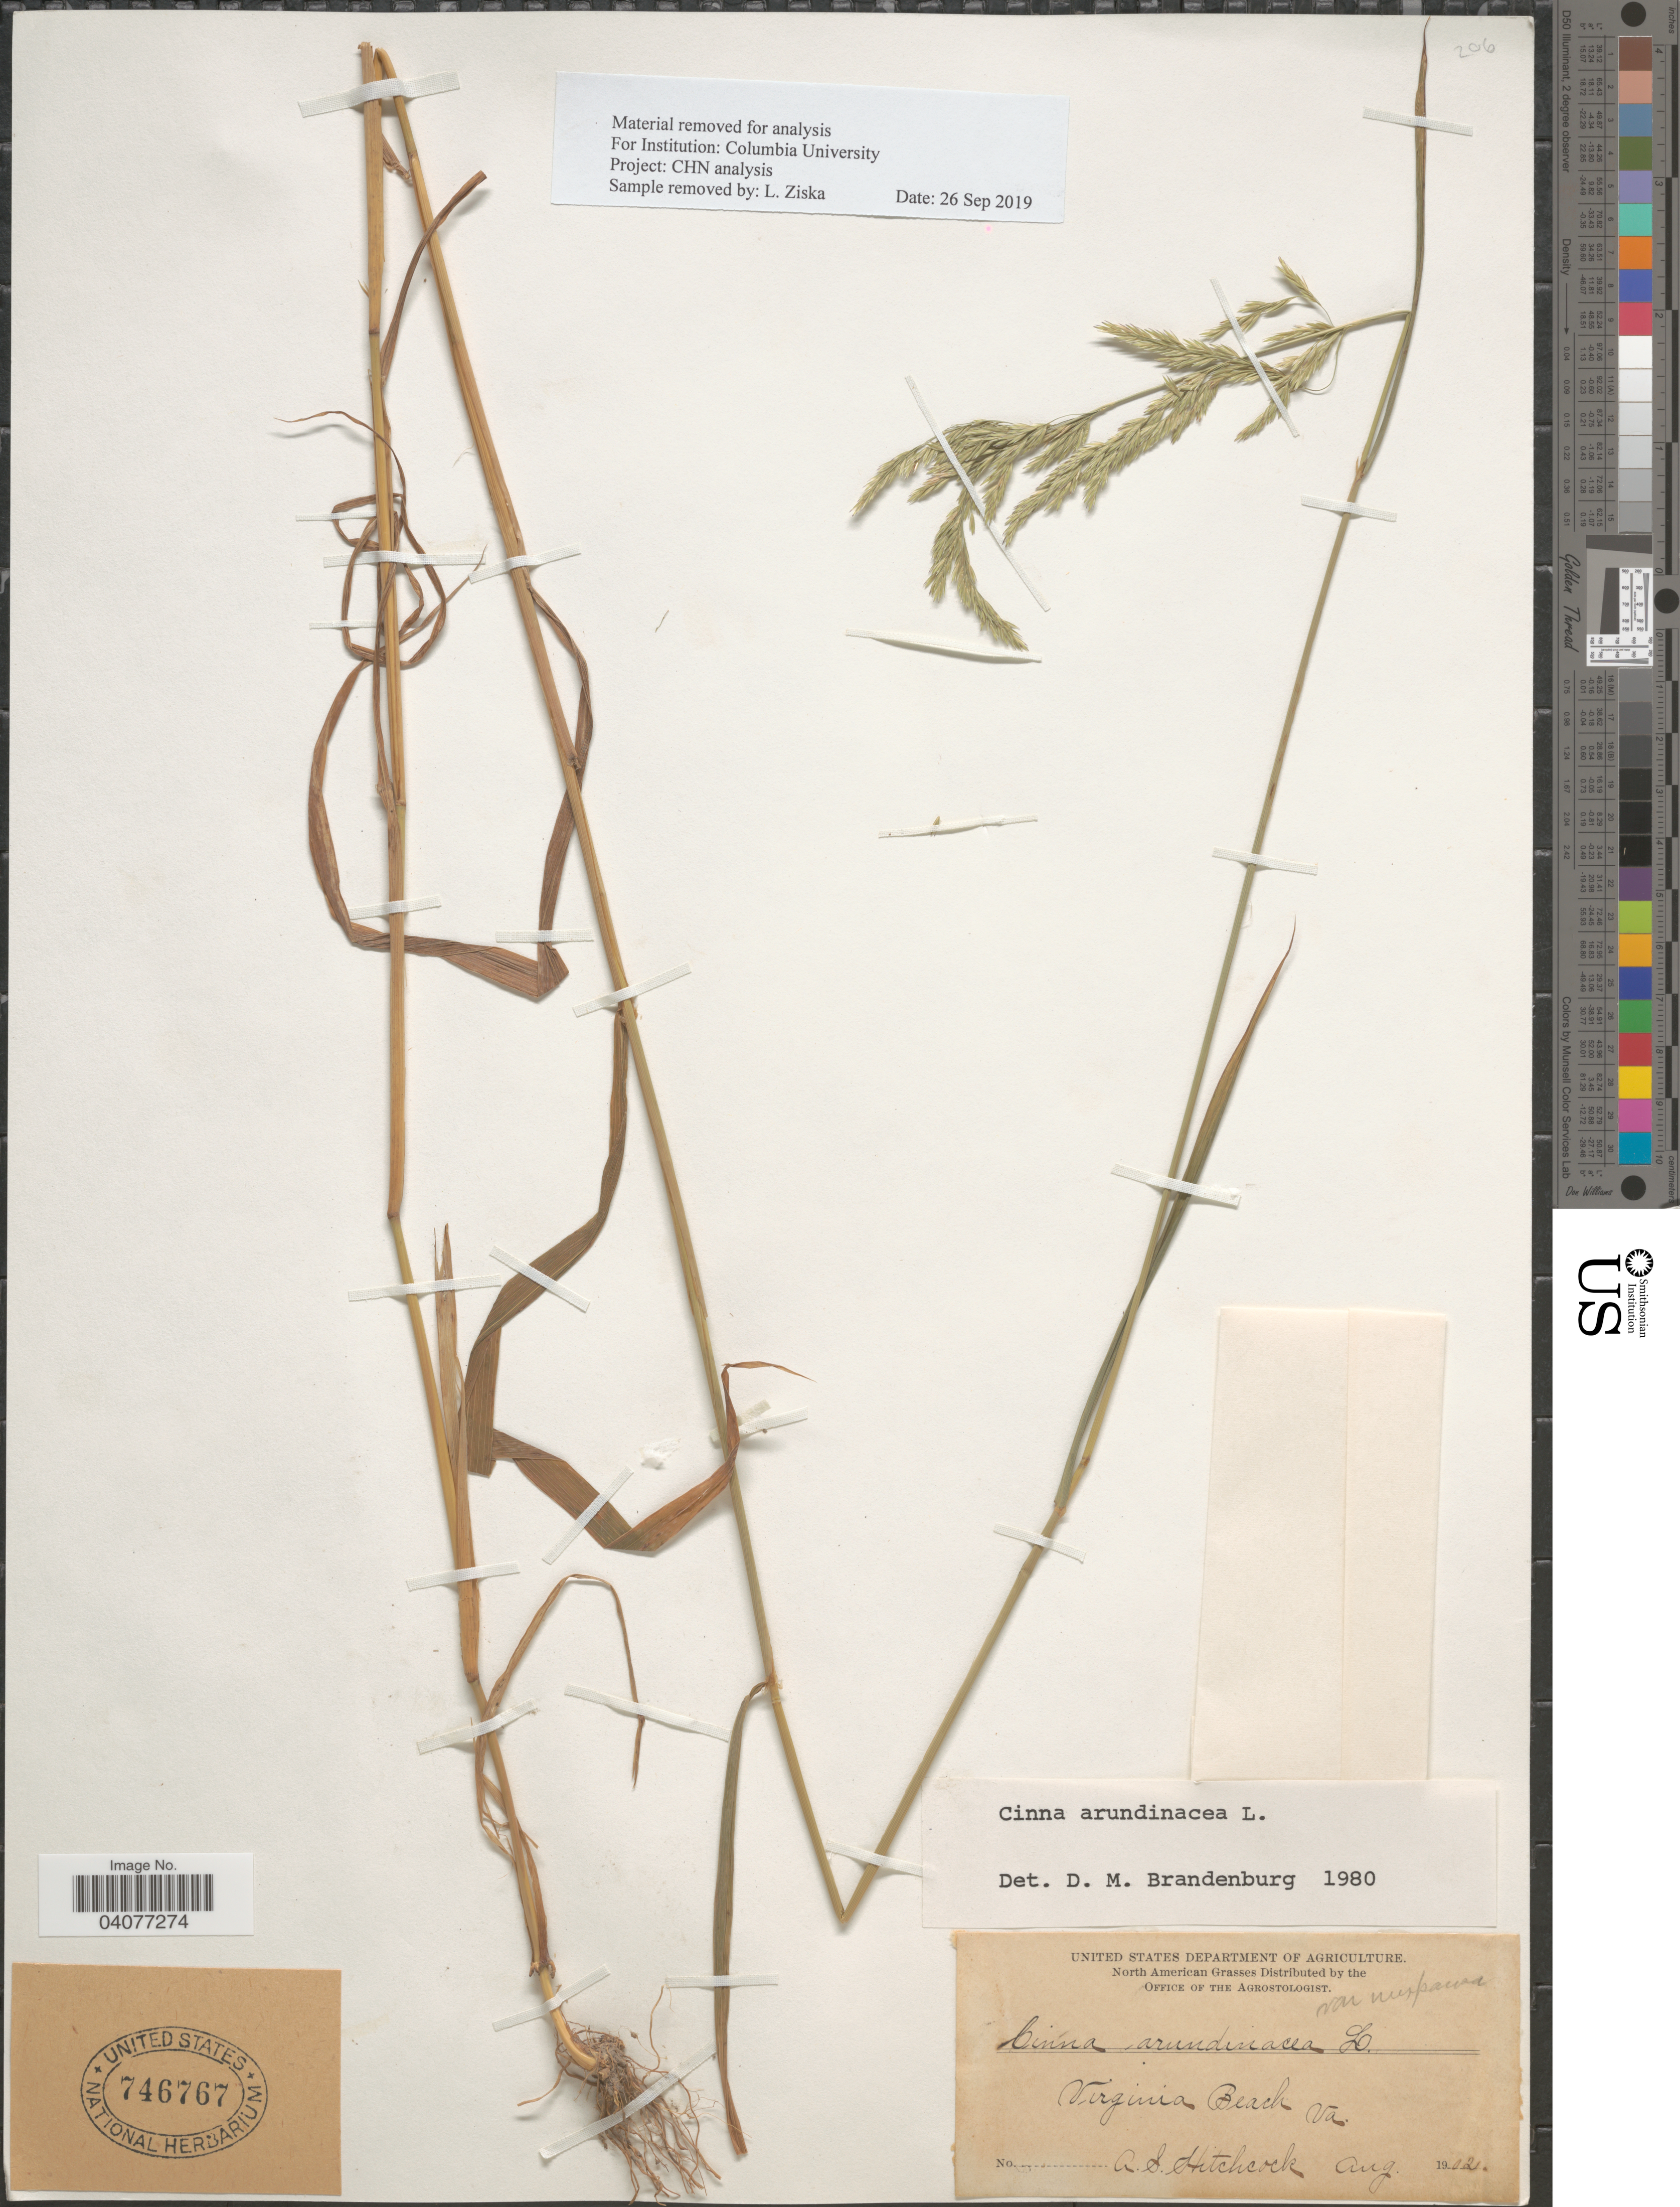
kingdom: Plantae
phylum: Tracheophyta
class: Liliopsida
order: Poales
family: Poaceae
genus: Cinna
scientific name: Cinna arundinacea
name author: L.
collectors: A. S. Hitchcock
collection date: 1902-08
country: United States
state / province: Virginia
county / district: City of Virginia Beach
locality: Virginia Beach.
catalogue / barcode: US 746767